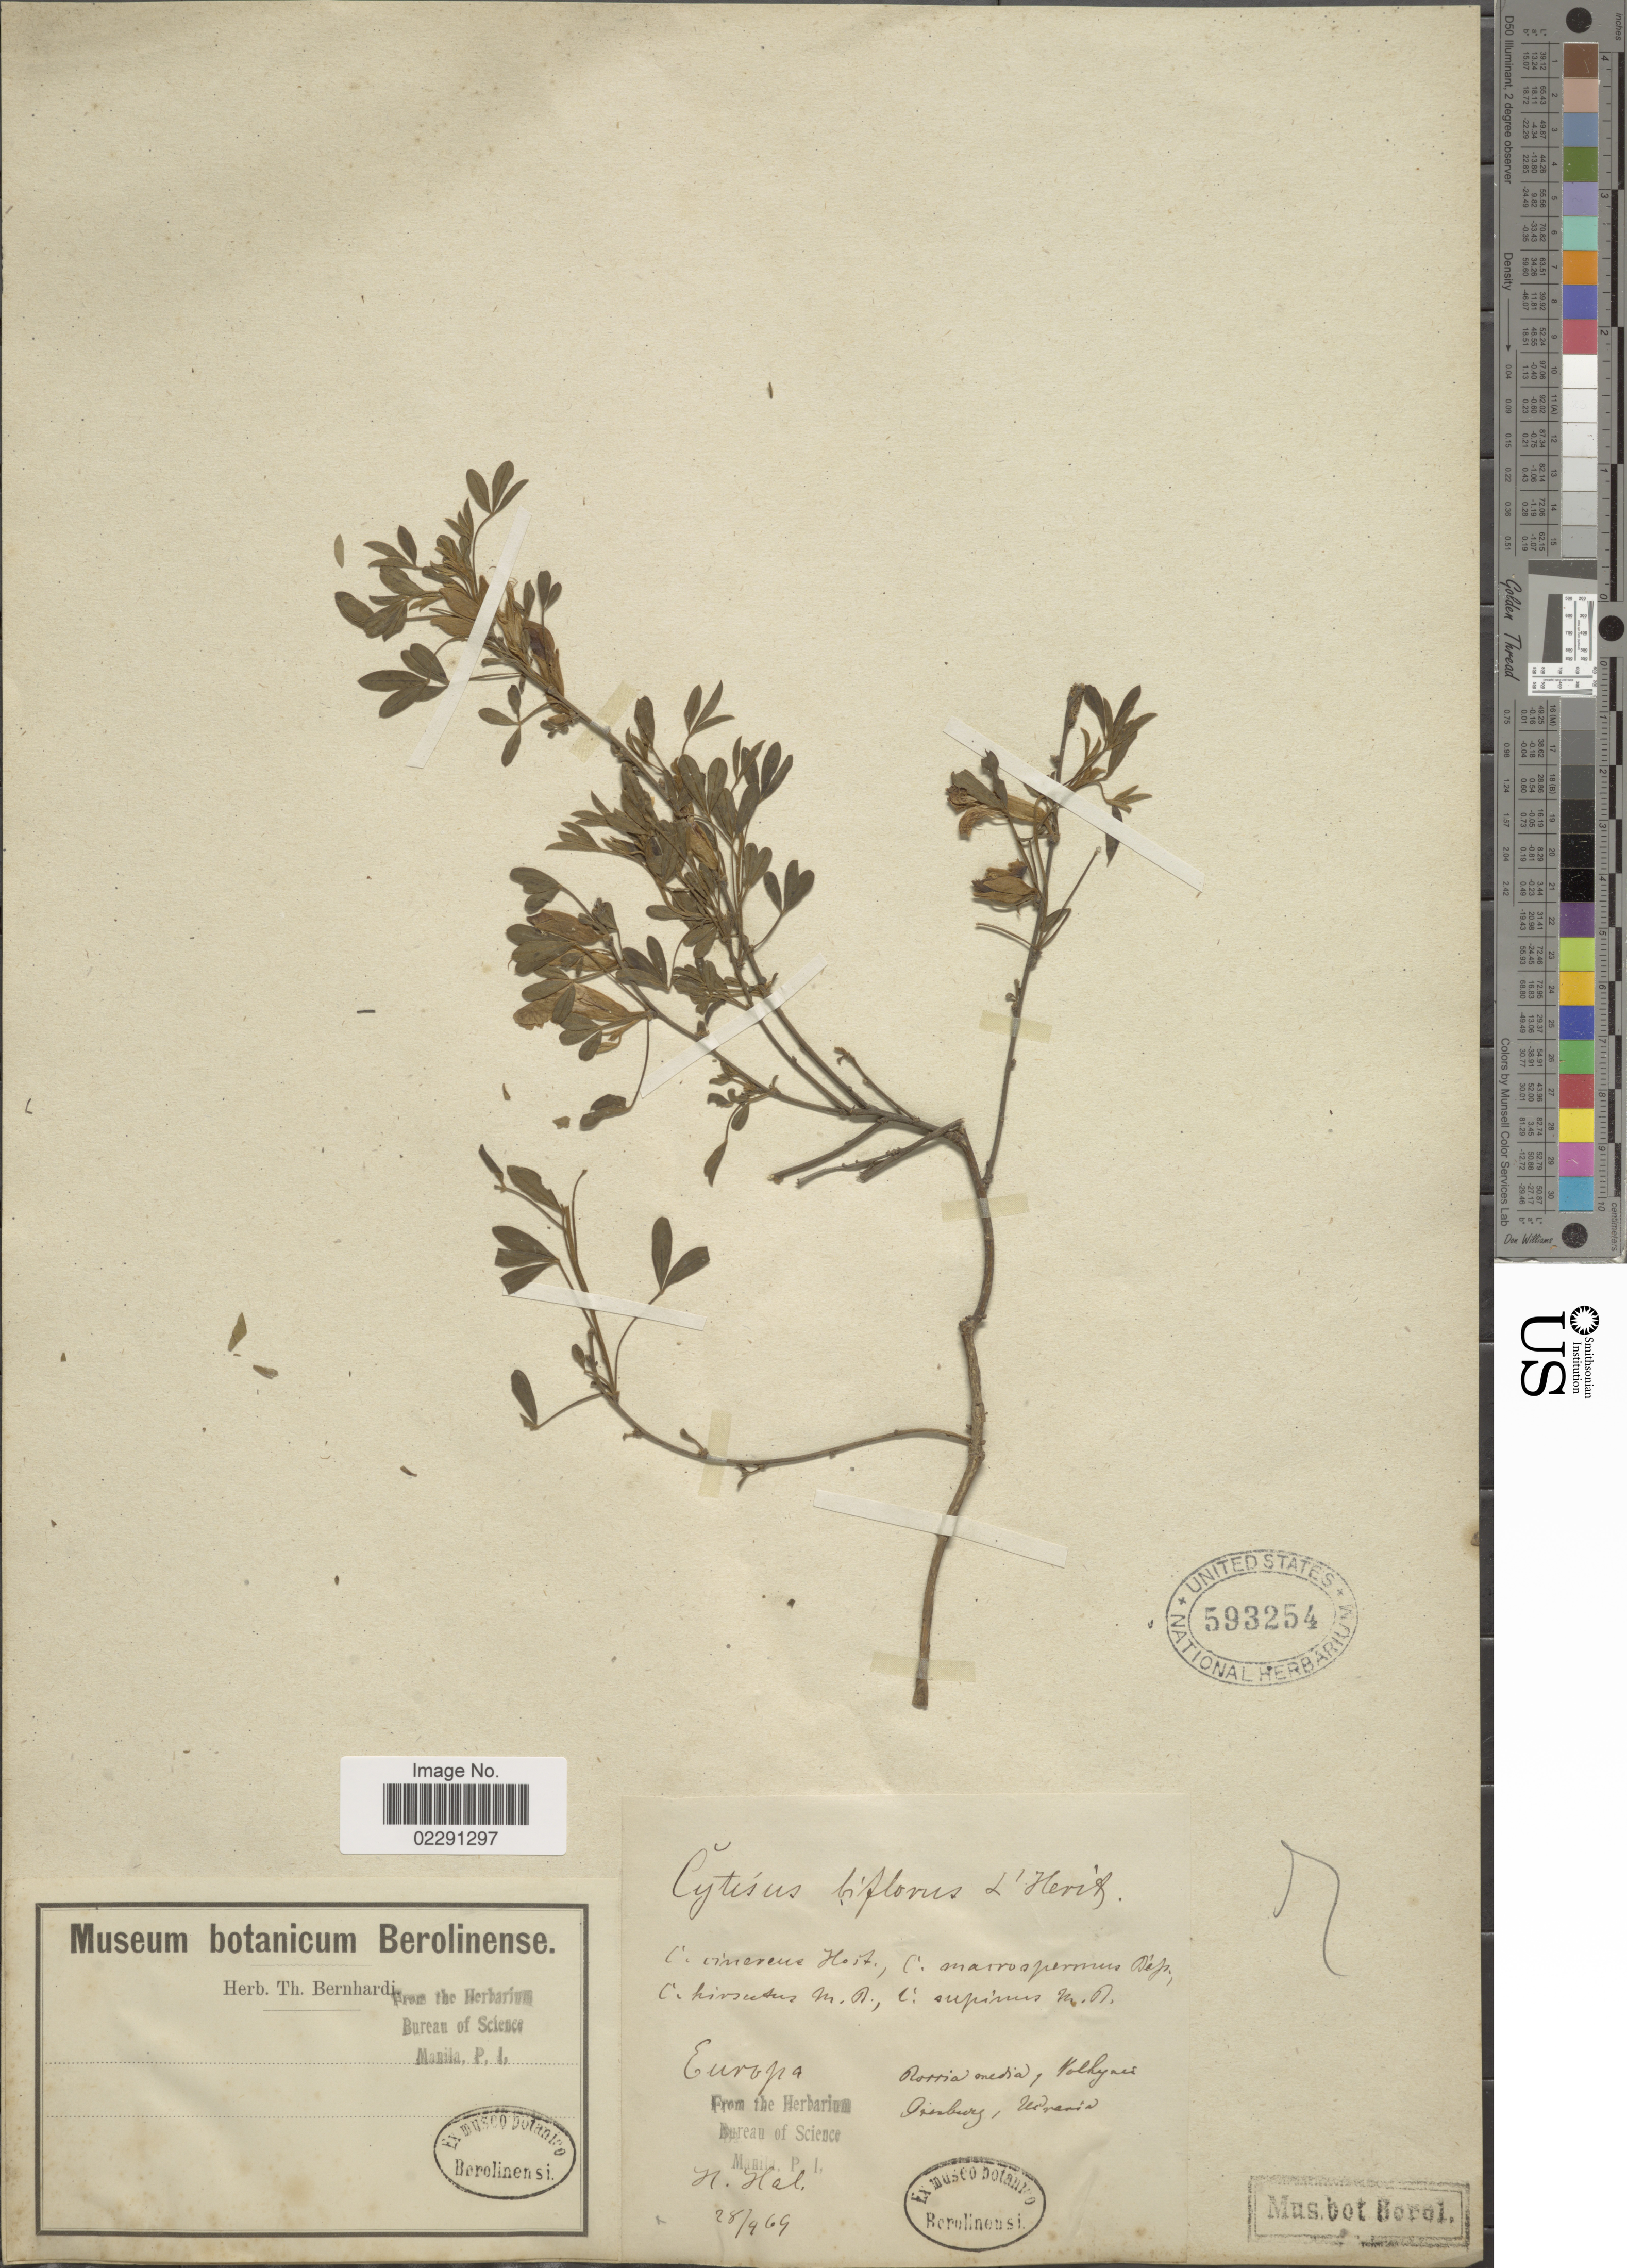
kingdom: Plantae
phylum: Tracheophyta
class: Magnoliopsida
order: Fabales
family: Fabaceae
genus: Cytisus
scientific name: Cytisus ratisbonensis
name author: Schaeff.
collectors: H. Hal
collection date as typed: Transcribed d/m/y: 28/9/69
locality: Europa, Rossia media, Volhynes, Prinzburg, Urania. [interpreted]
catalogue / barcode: US 593254